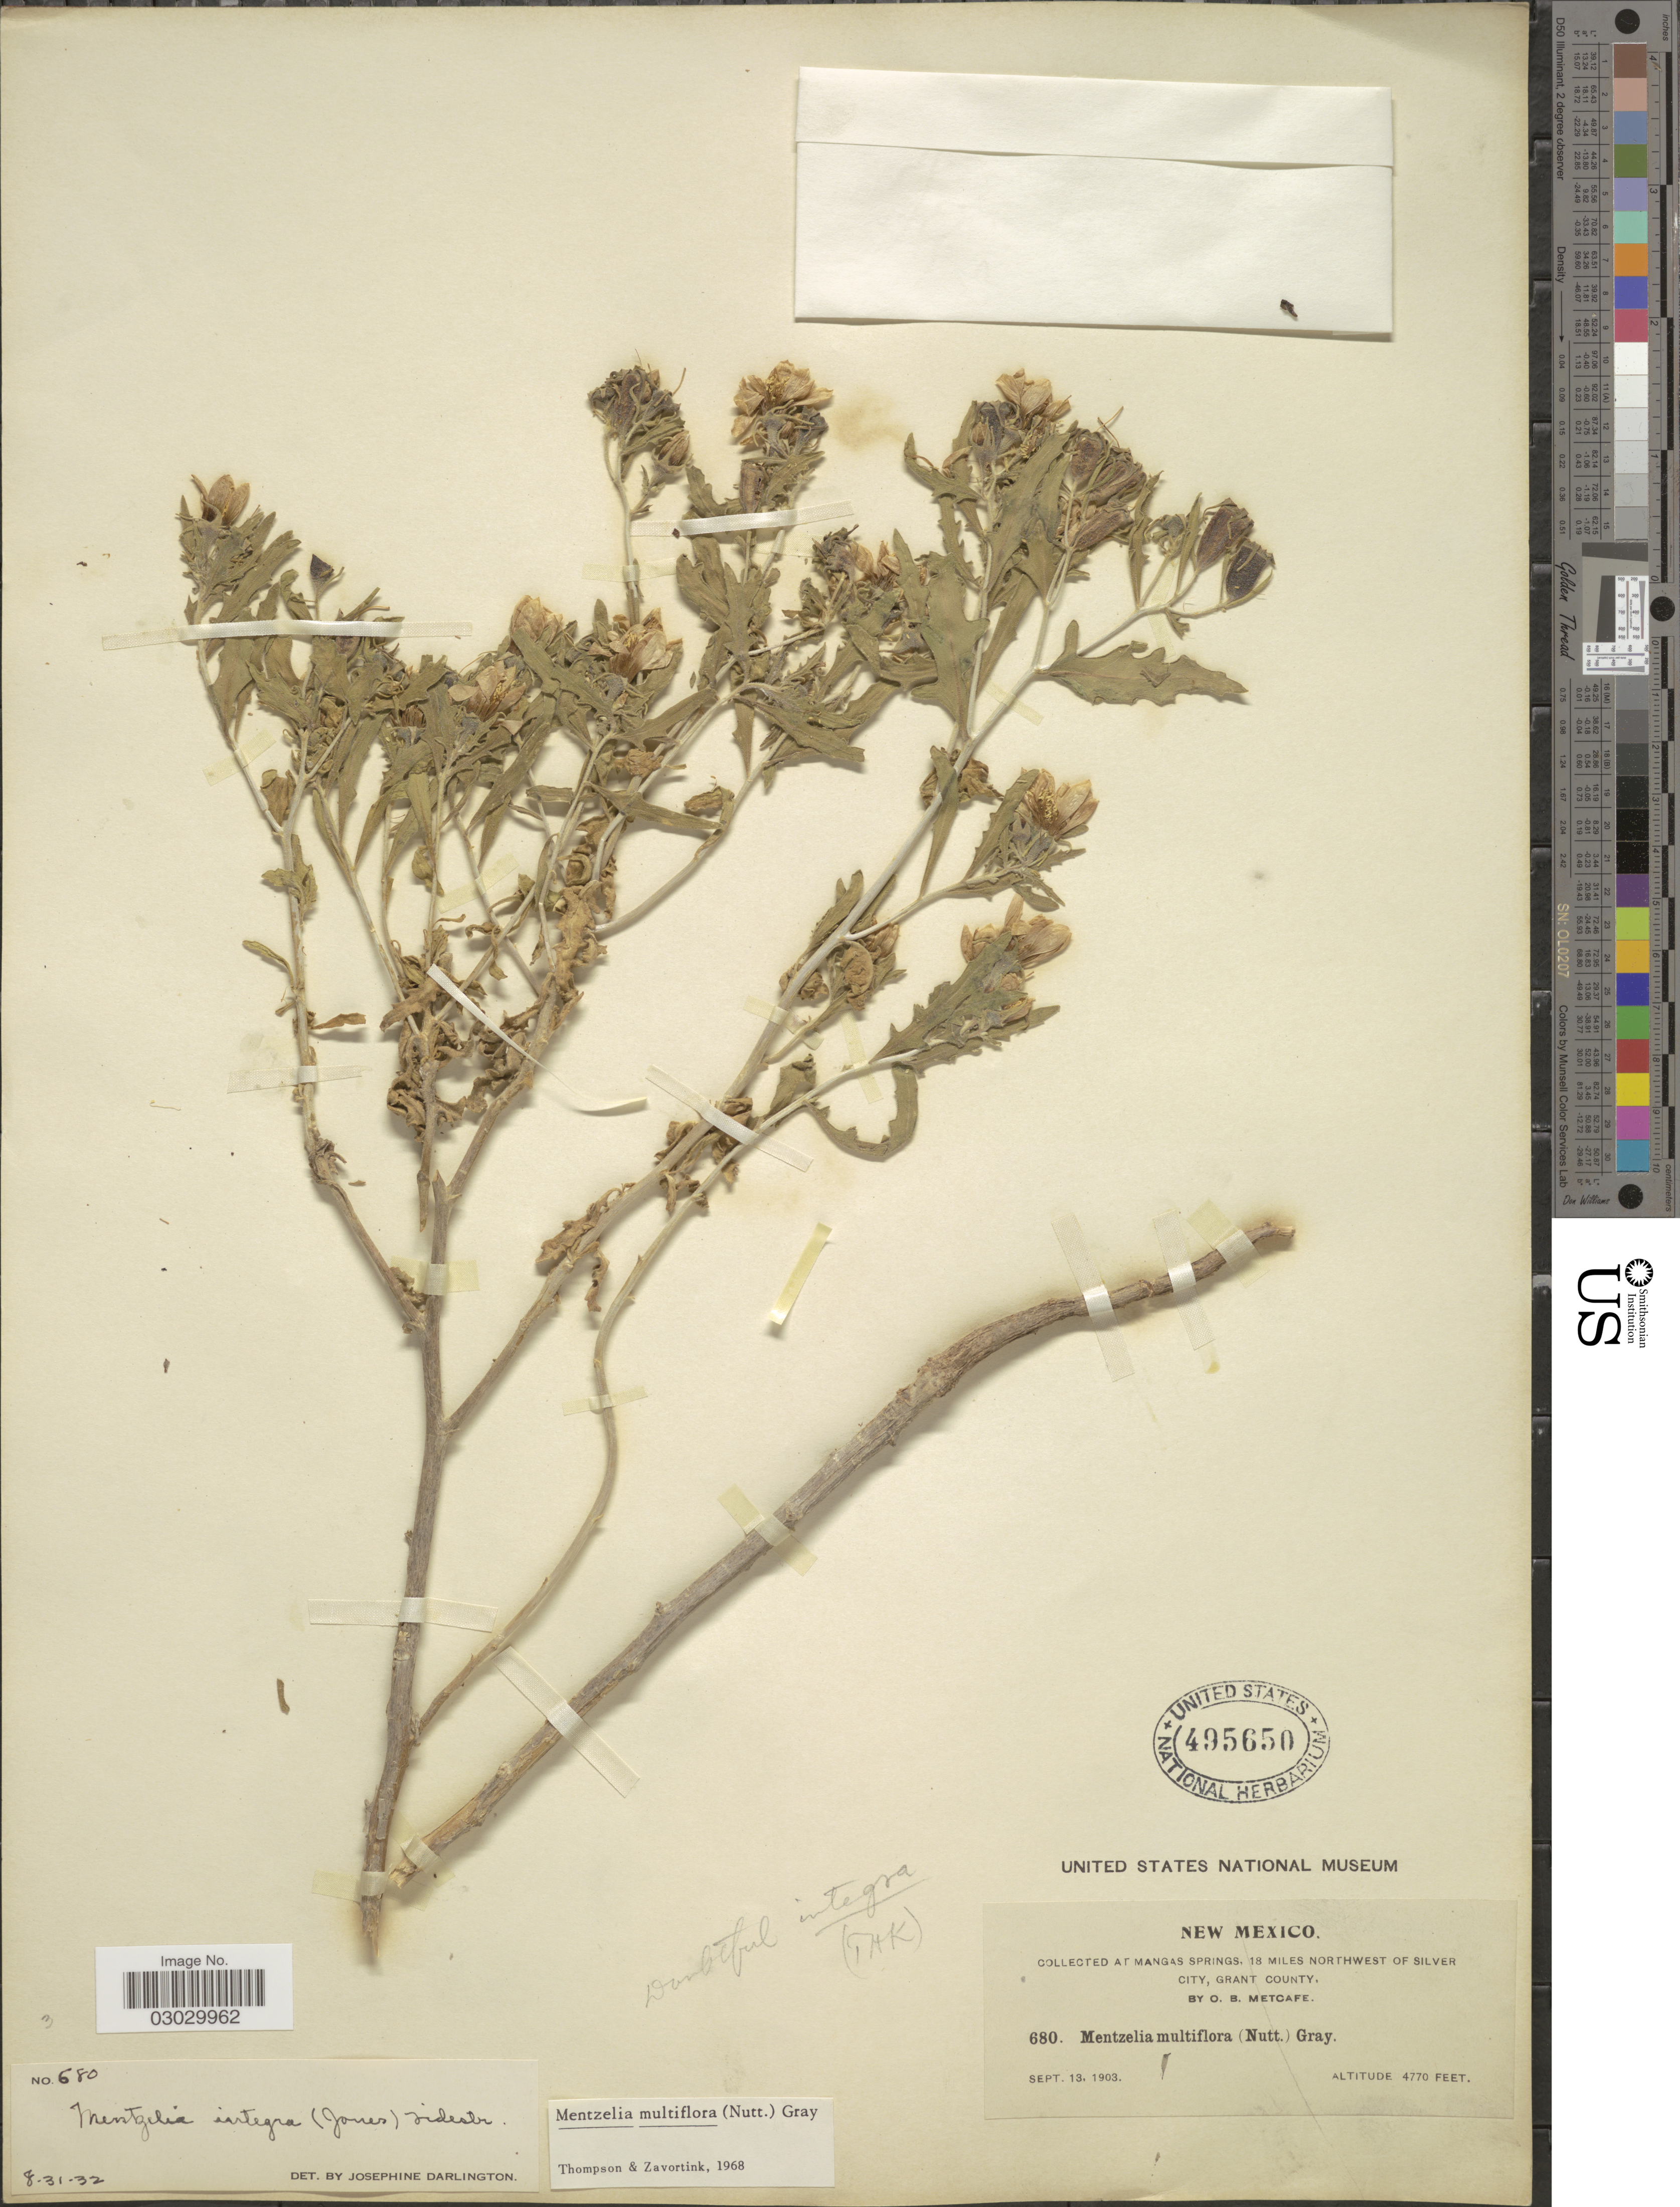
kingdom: Plantae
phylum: Tracheophyta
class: Magnoliopsida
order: Cornales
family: Loasaceae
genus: Mentzelia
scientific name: Mentzelia multiflora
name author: (Nutt.) A. Gray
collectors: O. Metcafe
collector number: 680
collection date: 1903-09-13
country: United States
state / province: New Mexico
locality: Collected at Mangas Springs, 18 miles Northwest of Silver City, Grant County.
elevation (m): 1454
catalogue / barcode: US 495650